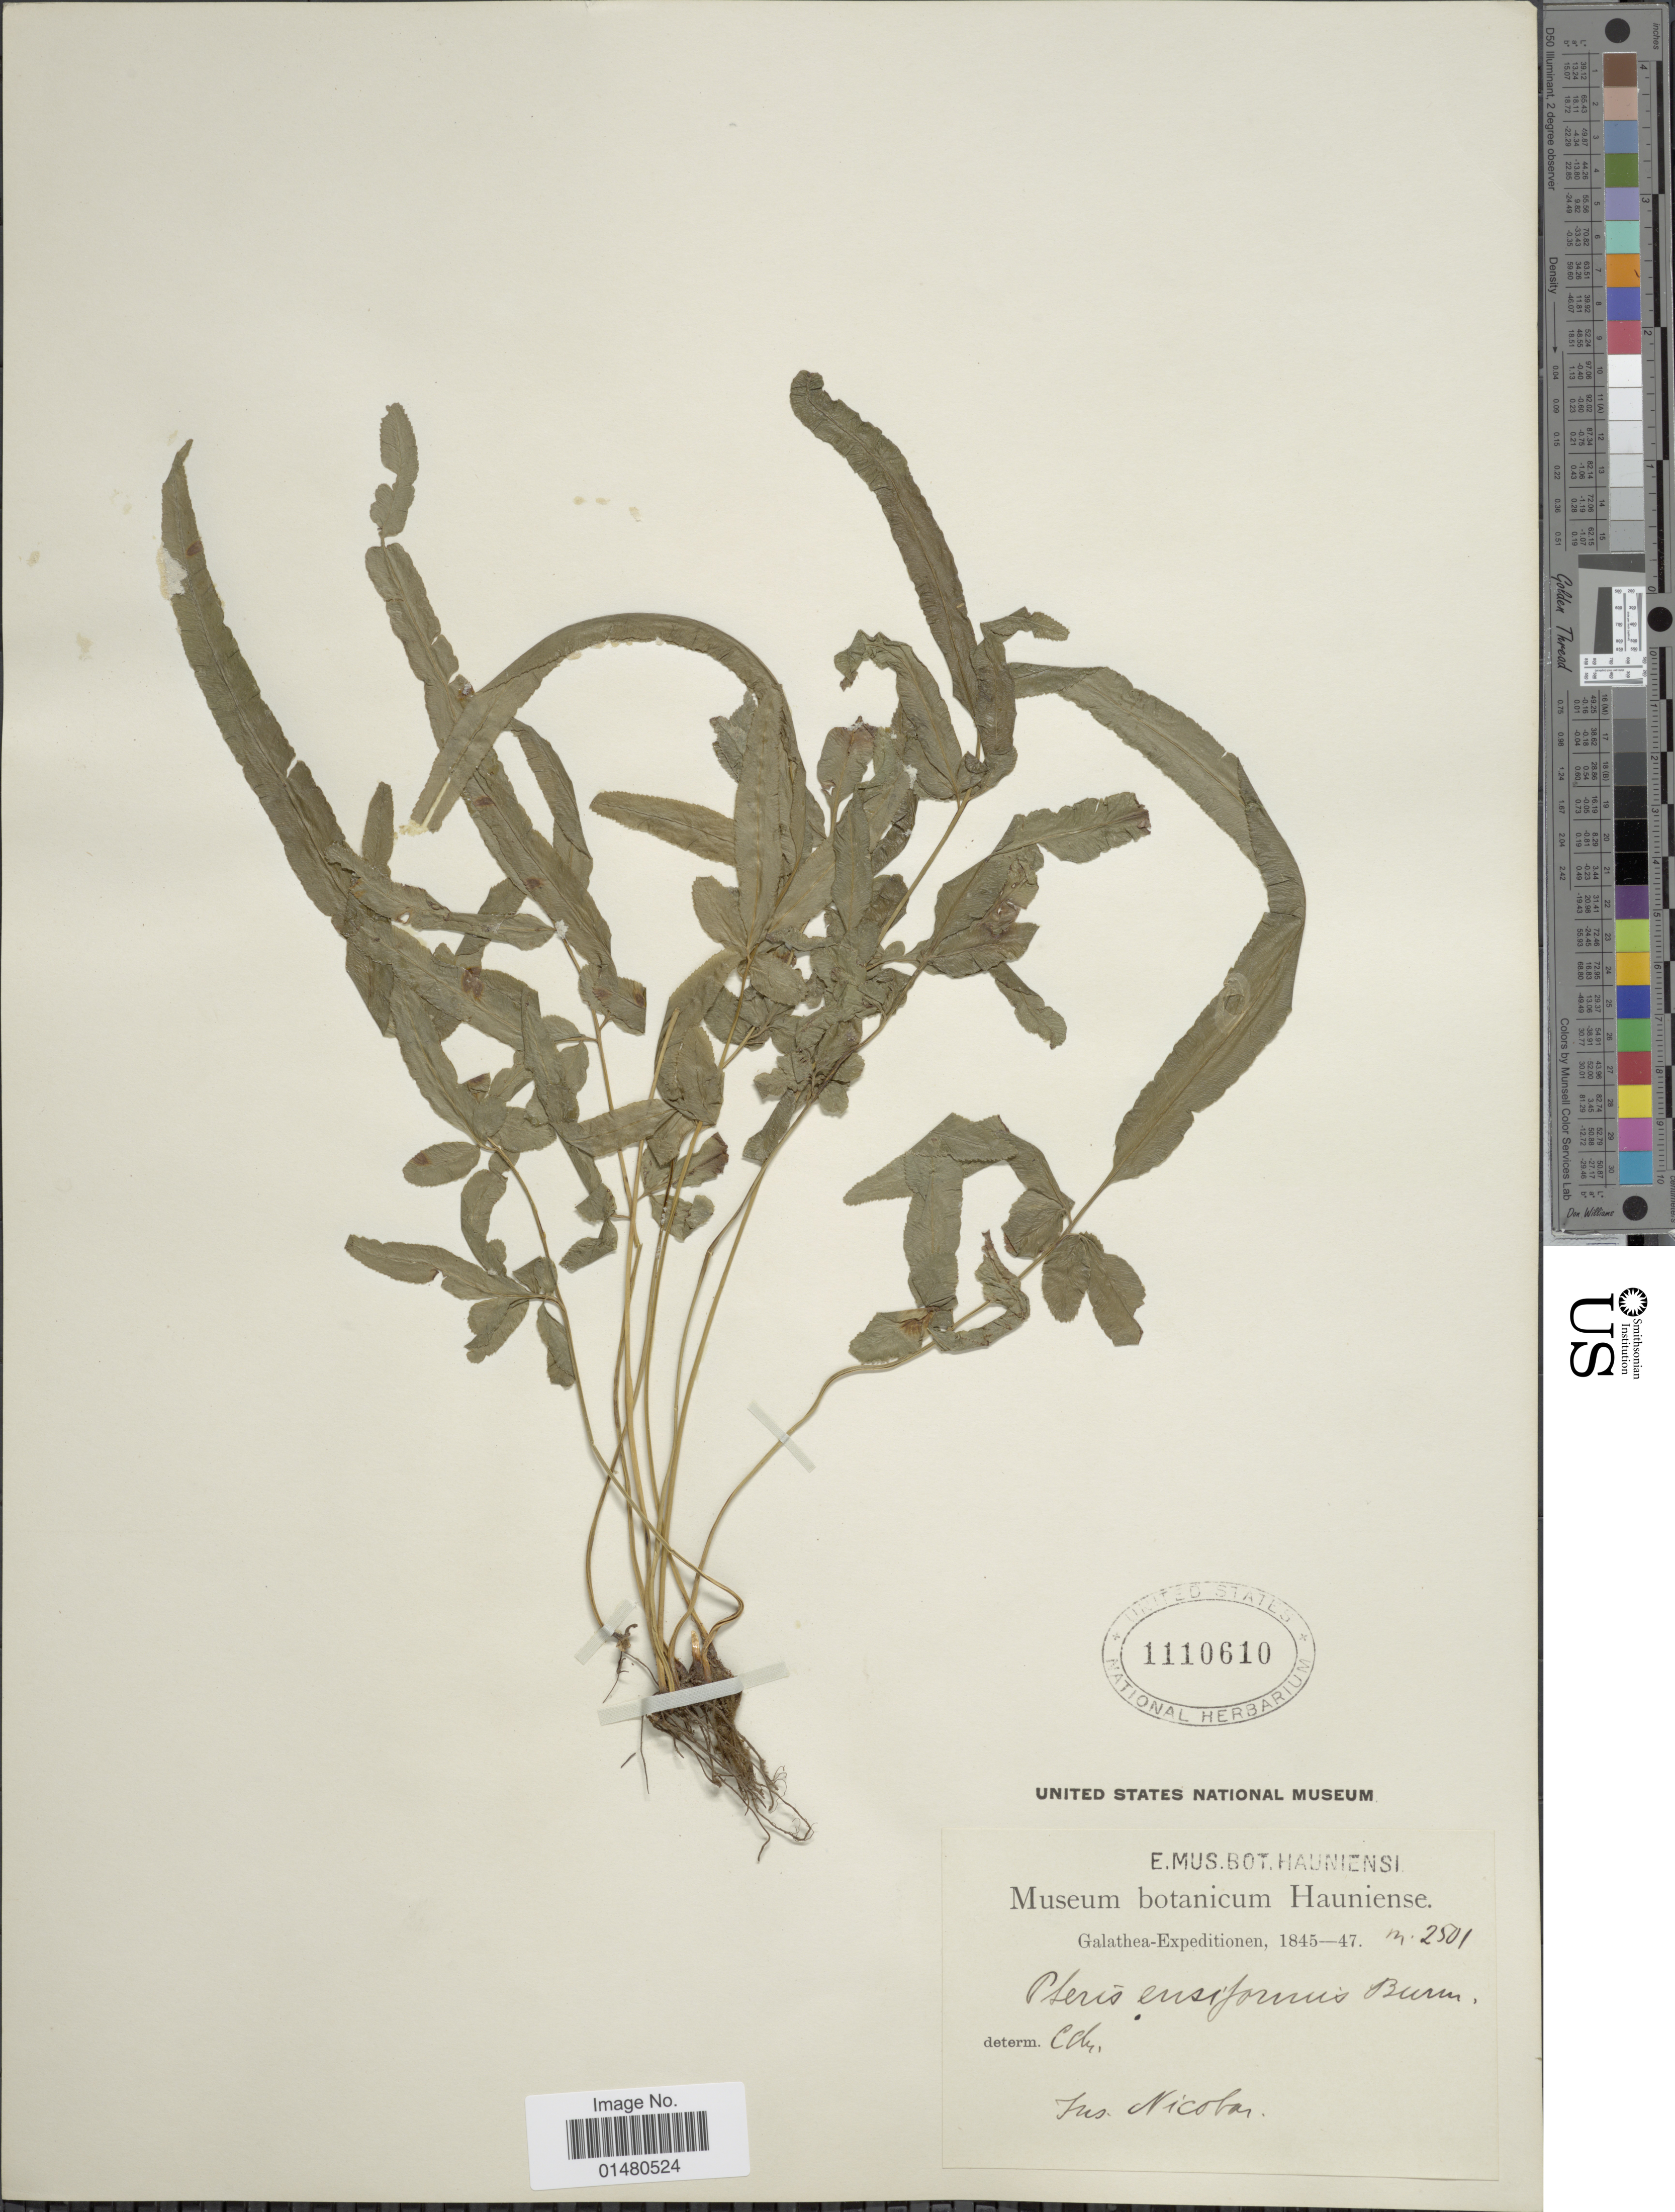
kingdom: Plantae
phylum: Tracheophyta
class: Polypodiopsida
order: Polypodiales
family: Pteridaceae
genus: Pteris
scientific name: Pteris ensiformis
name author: Burm. f.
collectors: Galathea Expedition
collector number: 2501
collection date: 1845/1847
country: India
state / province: Andaman and Nicobar Islands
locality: Ins. Nicobar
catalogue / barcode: US 1110610